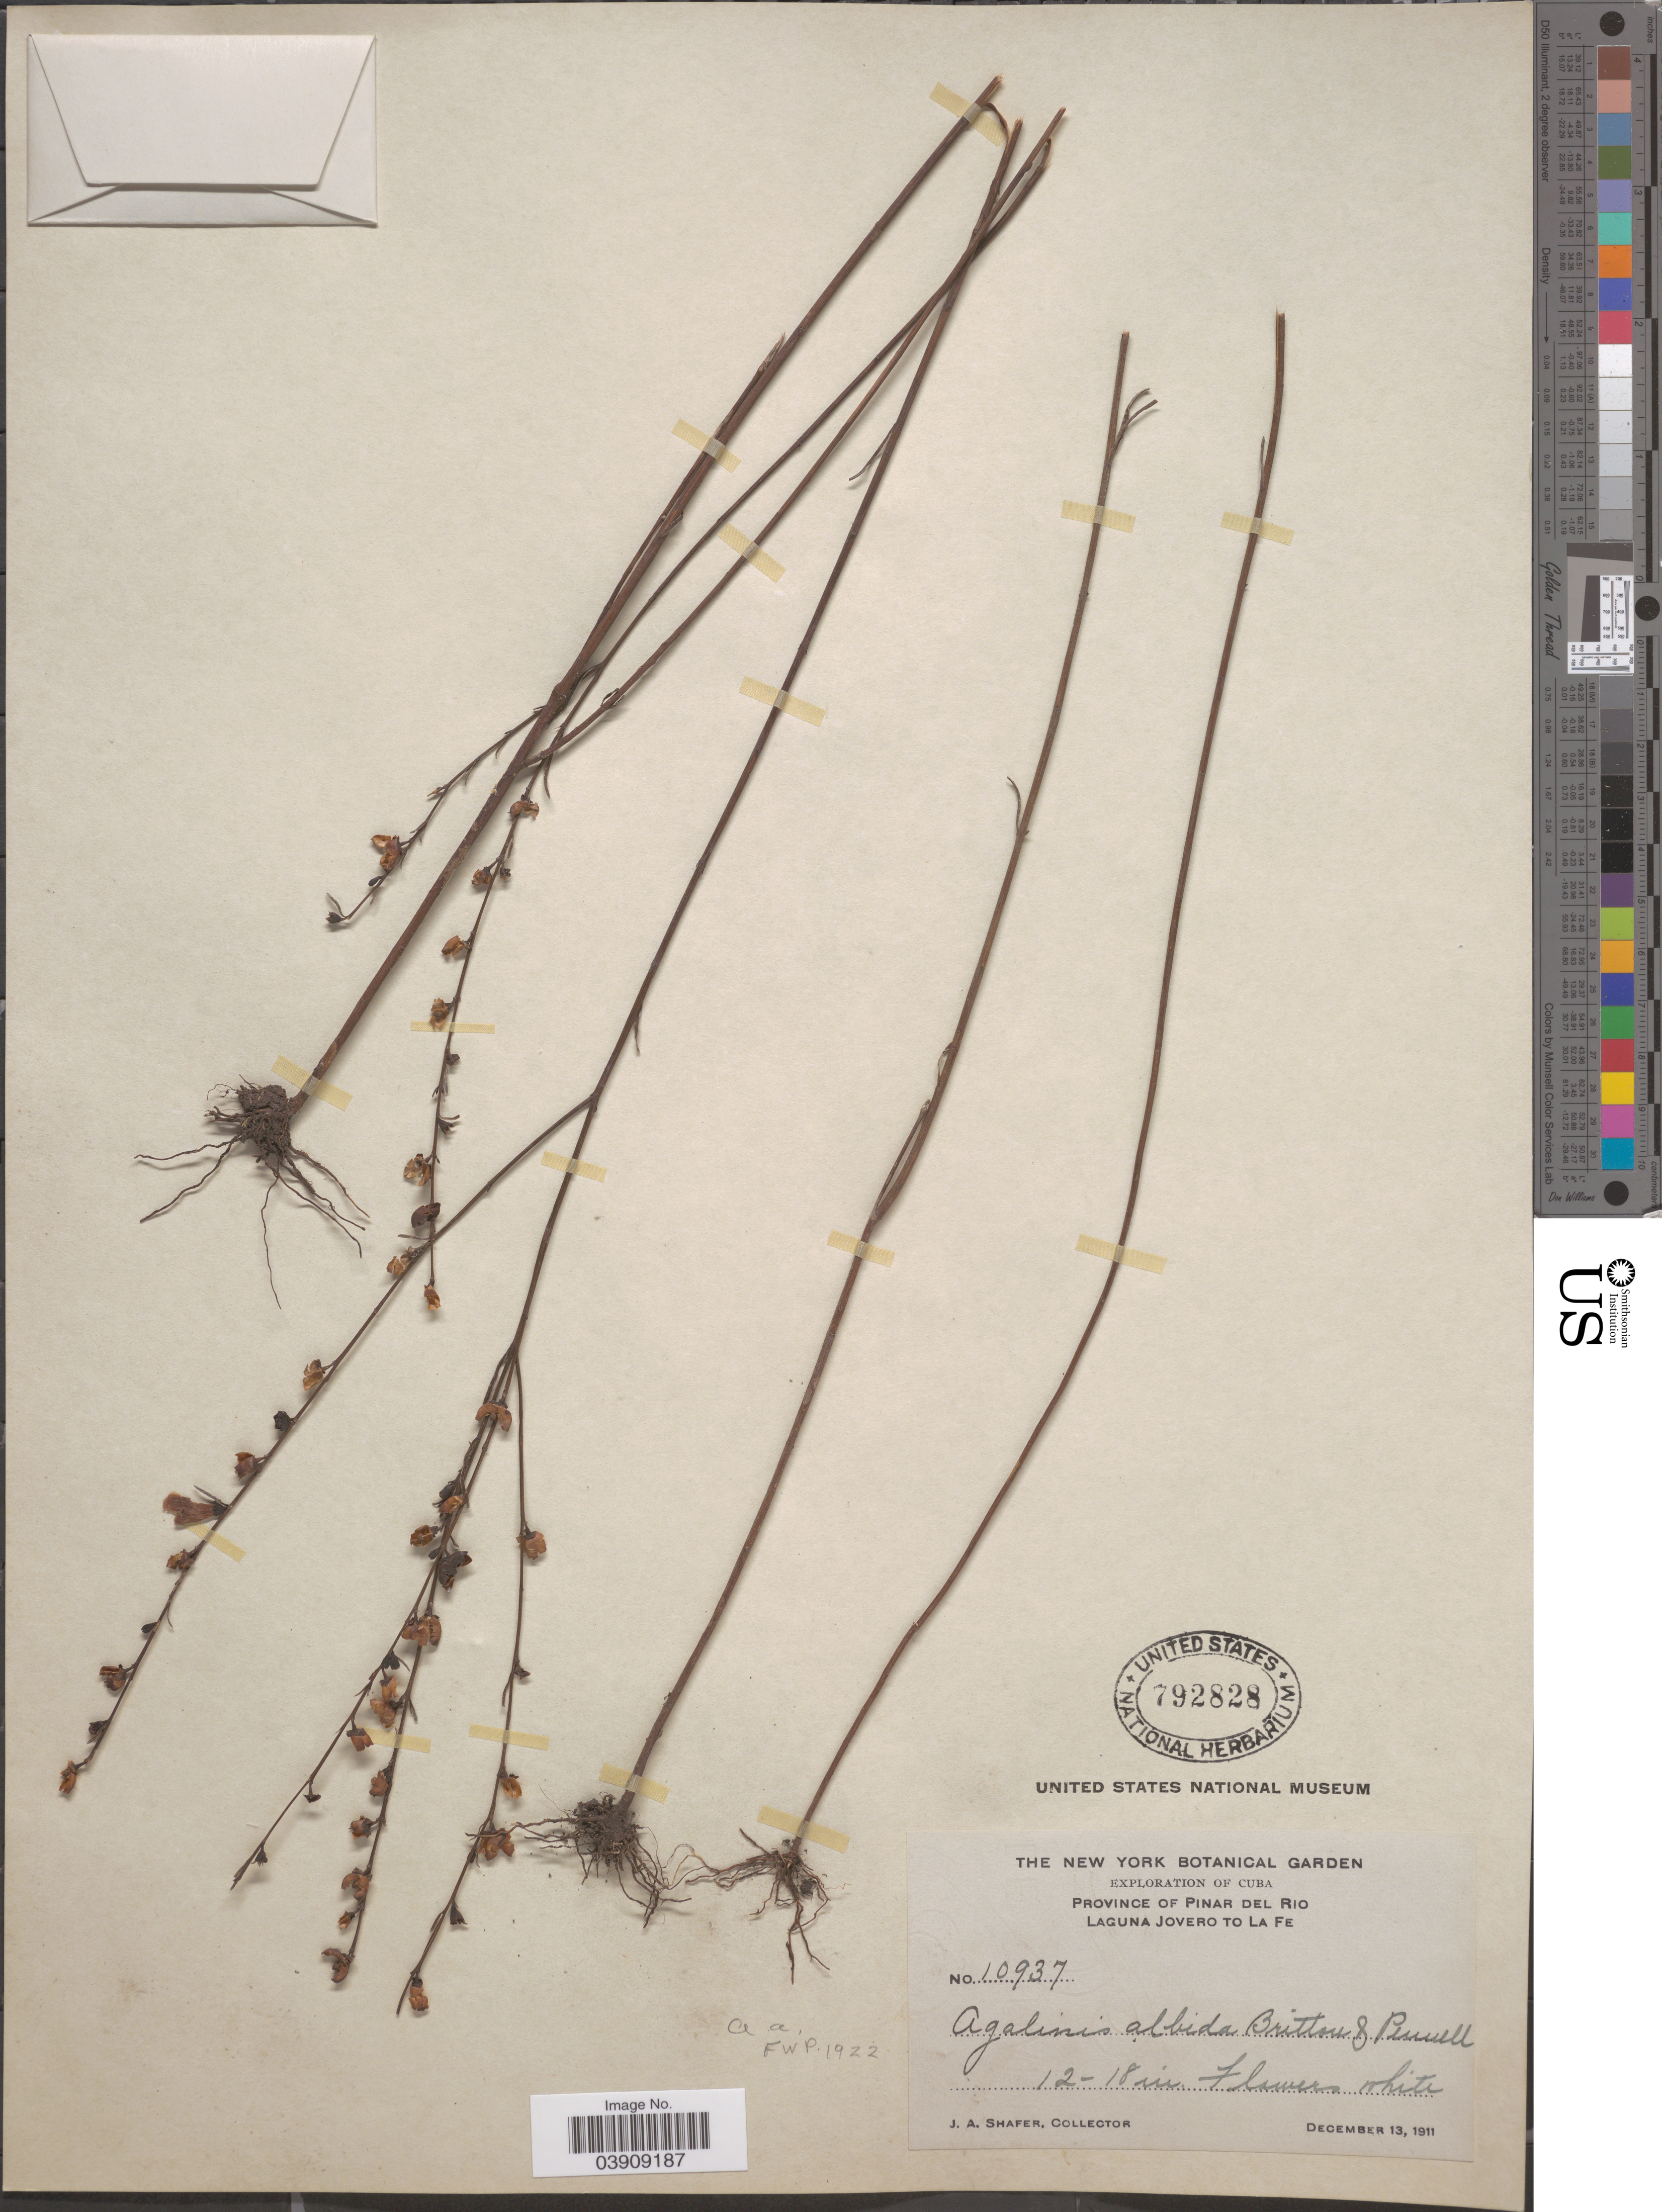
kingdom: Plantae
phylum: Tracheophyta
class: Magnoliopsida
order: Lamiales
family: Orobanchaceae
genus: Gerardia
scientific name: Gerardia albida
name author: (Britton & Pennell) Pennell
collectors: J. A. Shafer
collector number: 10937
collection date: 1911-12-13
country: Cuba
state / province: Pinar del Río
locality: Laguna Jovero To La Fe.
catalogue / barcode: US 792828